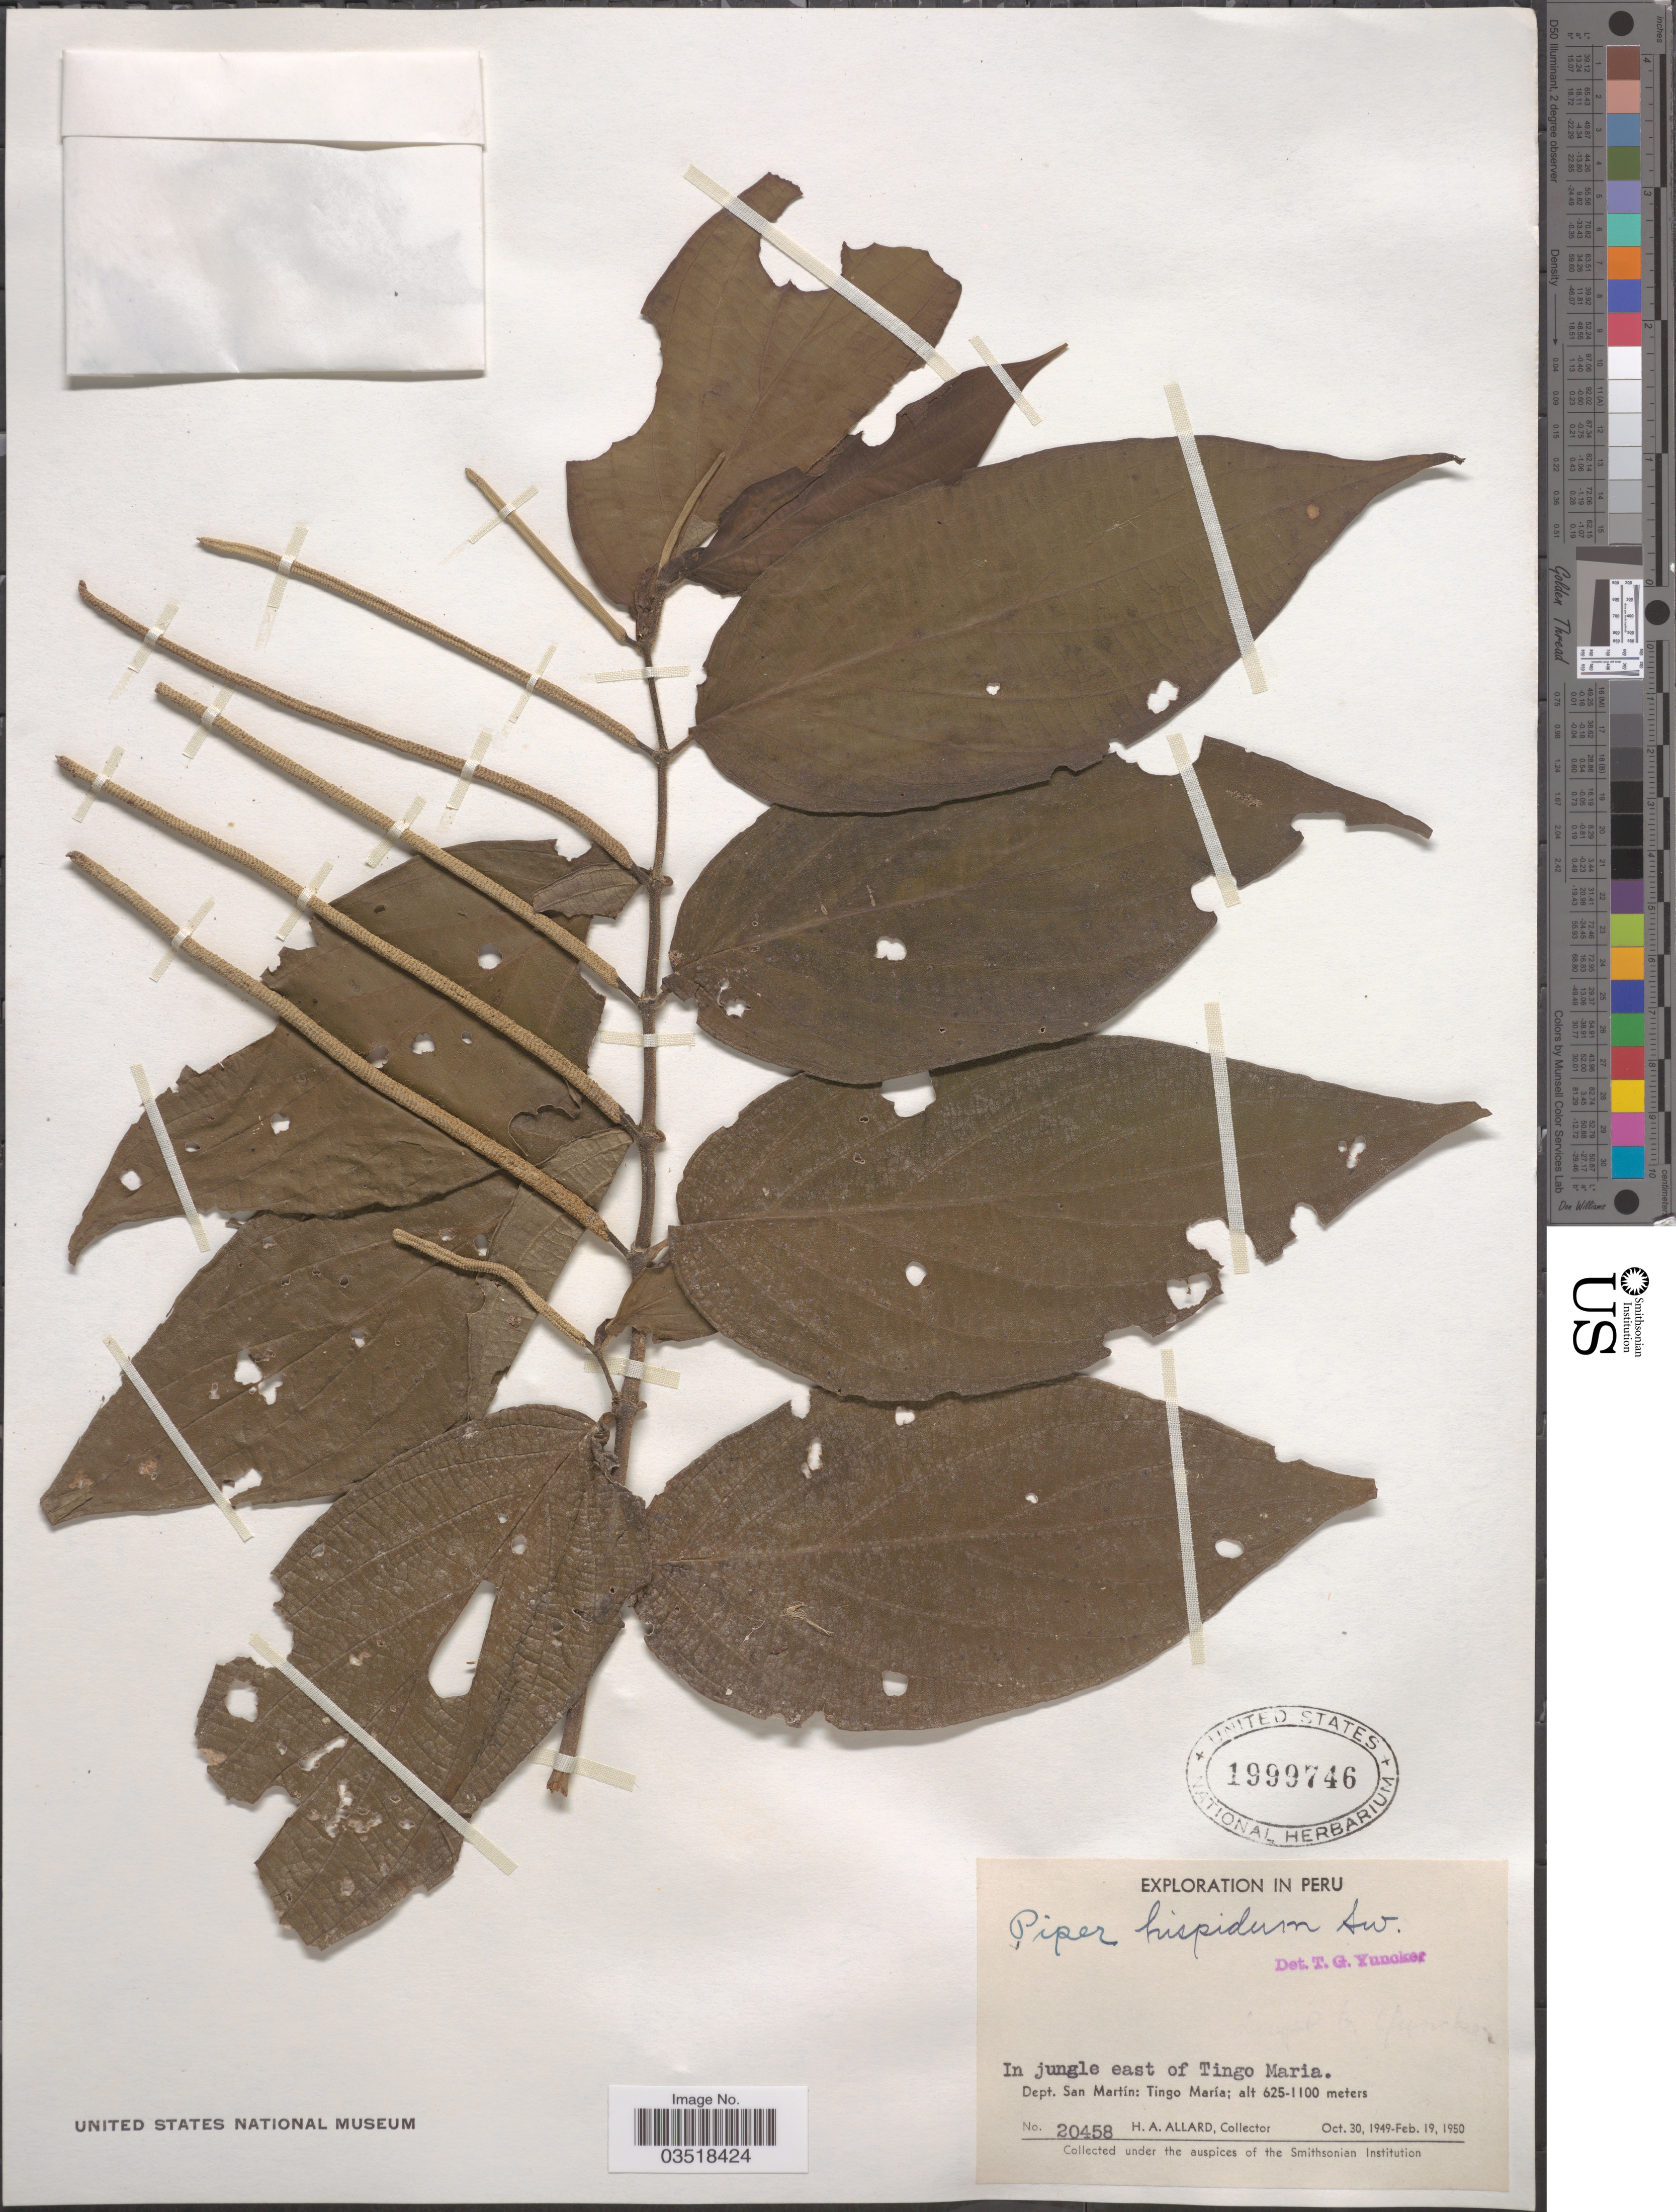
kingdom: Plantae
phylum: Tracheophyta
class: Magnoliopsida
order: Piperales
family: Piperaceae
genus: Piper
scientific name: Piper hispidum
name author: Sw.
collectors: H. A. Allard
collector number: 20458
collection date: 1949-10-30/1950-02-19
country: Peru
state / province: San Martín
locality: In jungle east of Tingo Maria. Dept. San Martín: Tingo María.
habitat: in jungle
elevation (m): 625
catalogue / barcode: US 1999746